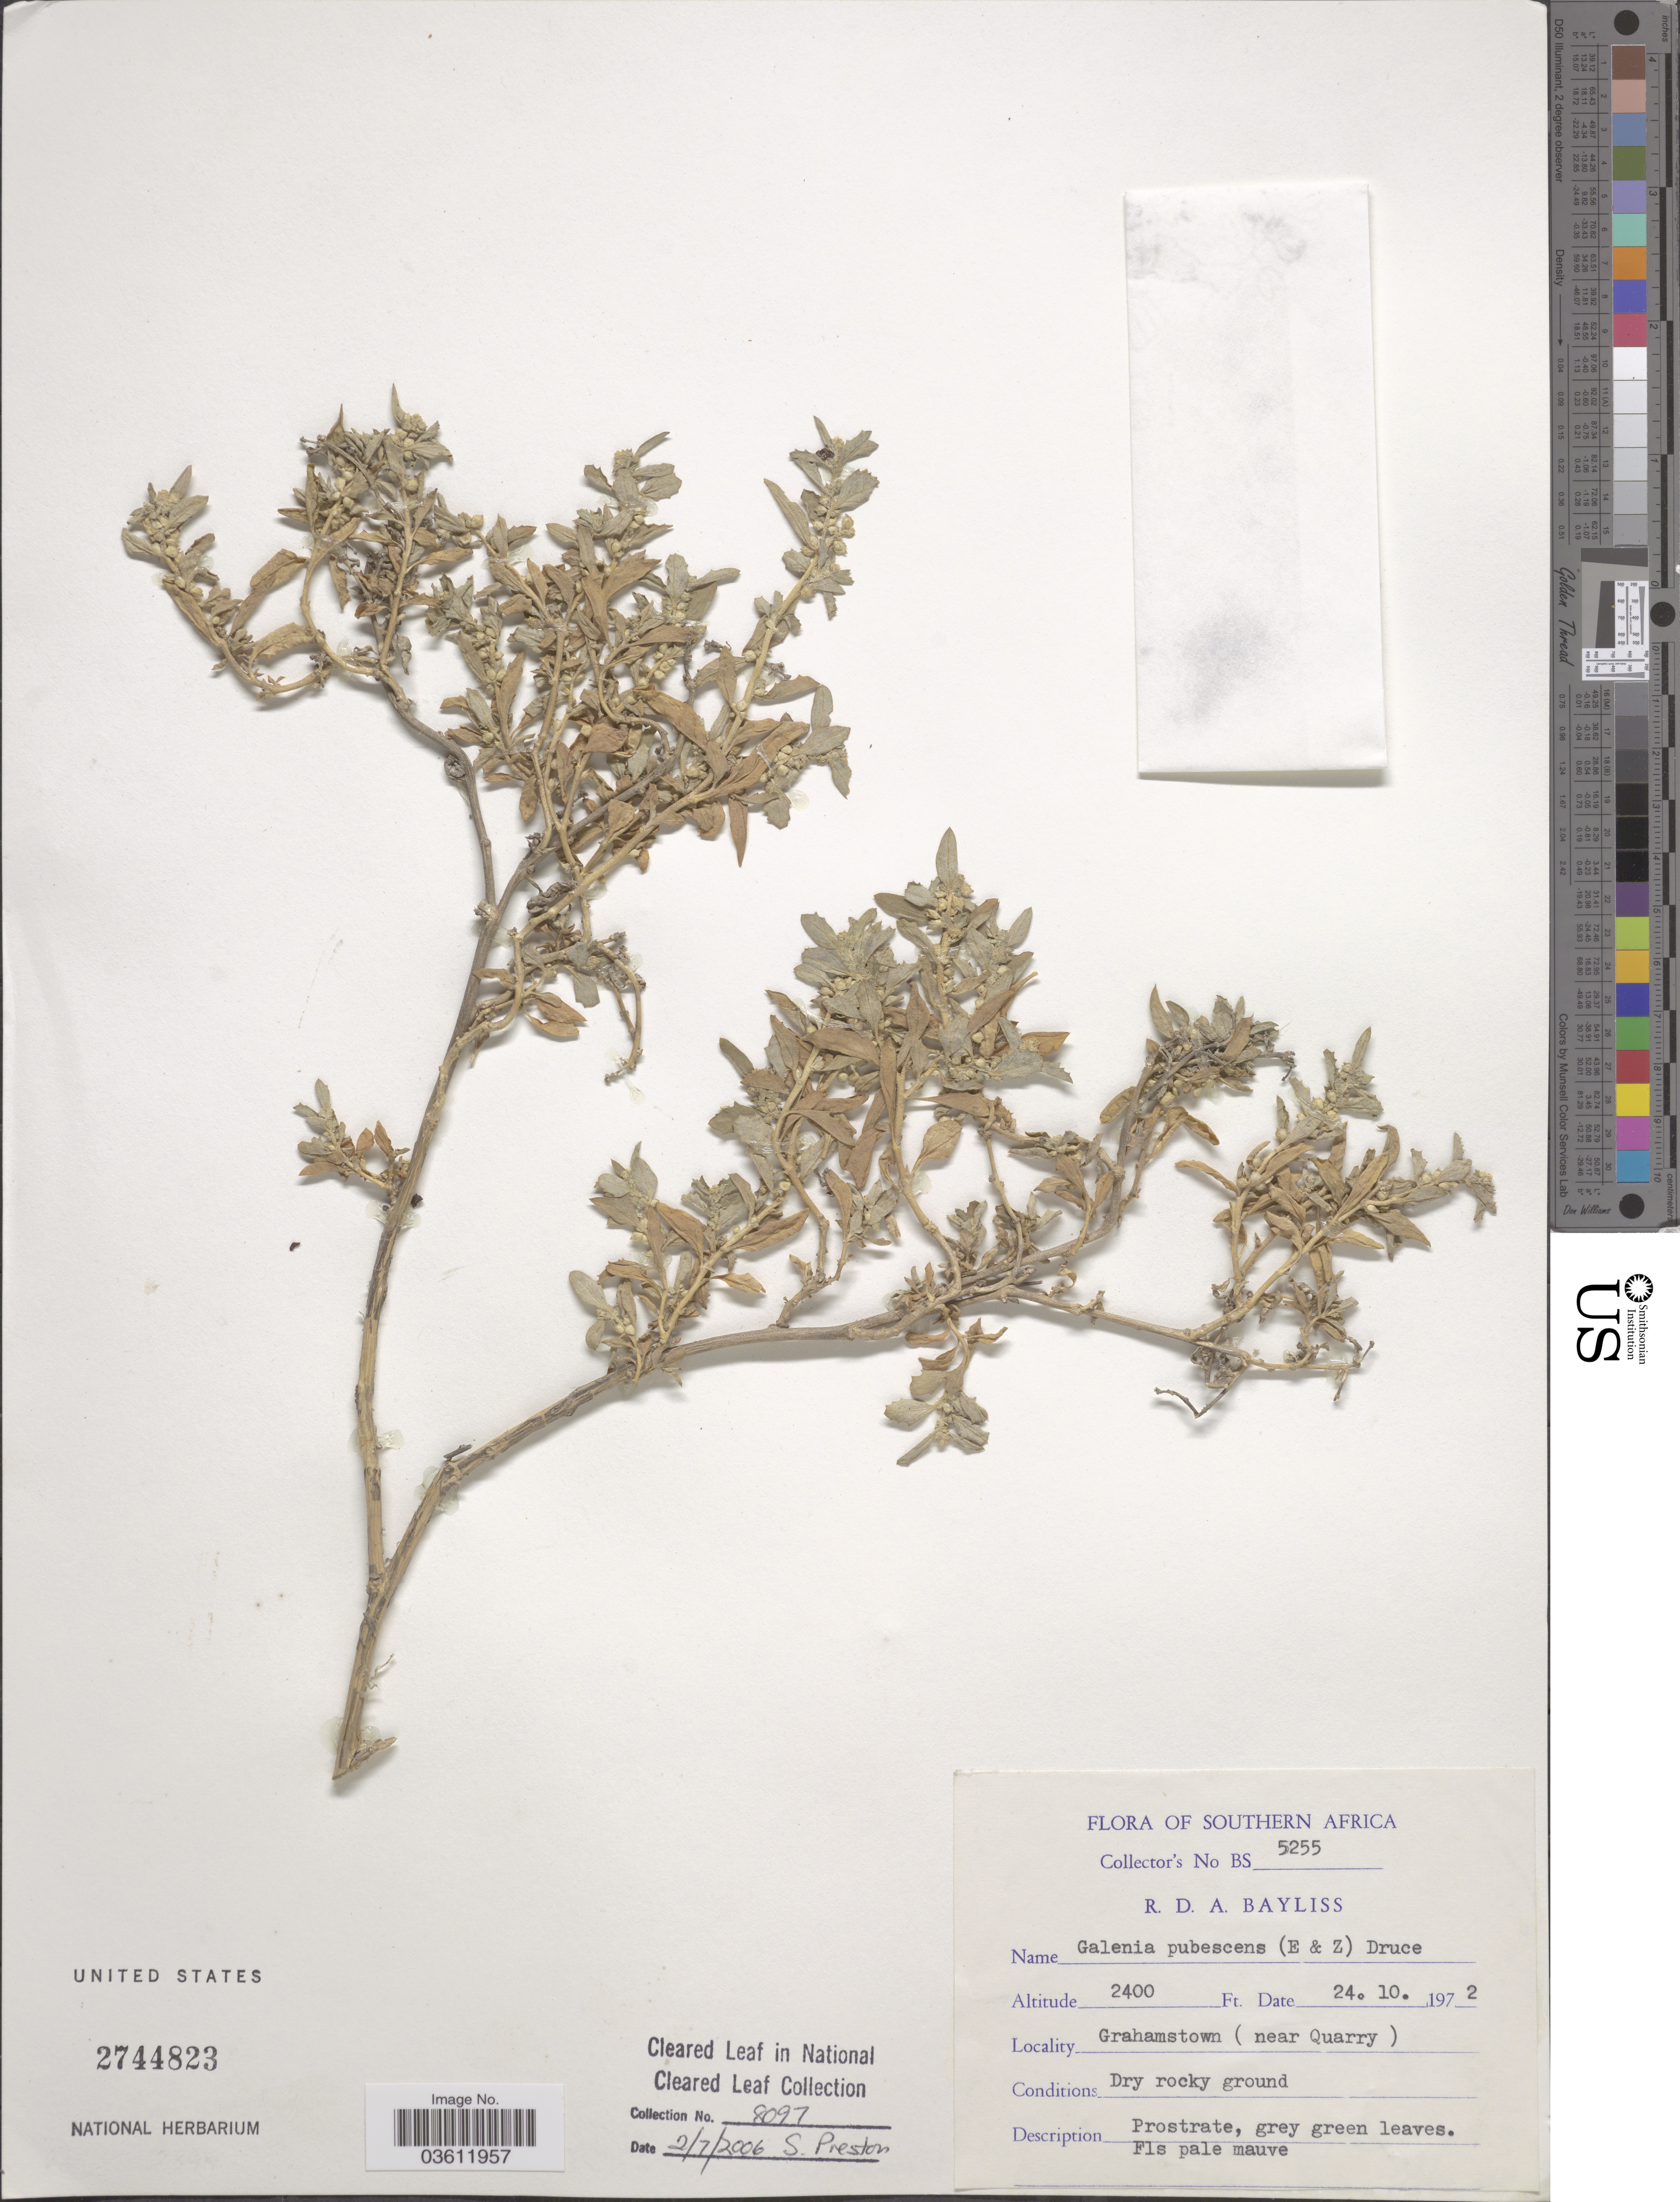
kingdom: Plantae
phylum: Tracheophyta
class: Magnoliopsida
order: Caryophyllales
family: Aizoaceae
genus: Aizoon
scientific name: Aizoon pubescens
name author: Eckl. & Zeyh.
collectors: R. Bayliss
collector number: BS5255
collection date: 1972-10-24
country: South Africa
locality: Southern Africa. Grahamstown (near Quarry).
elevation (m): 732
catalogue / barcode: US 2744823